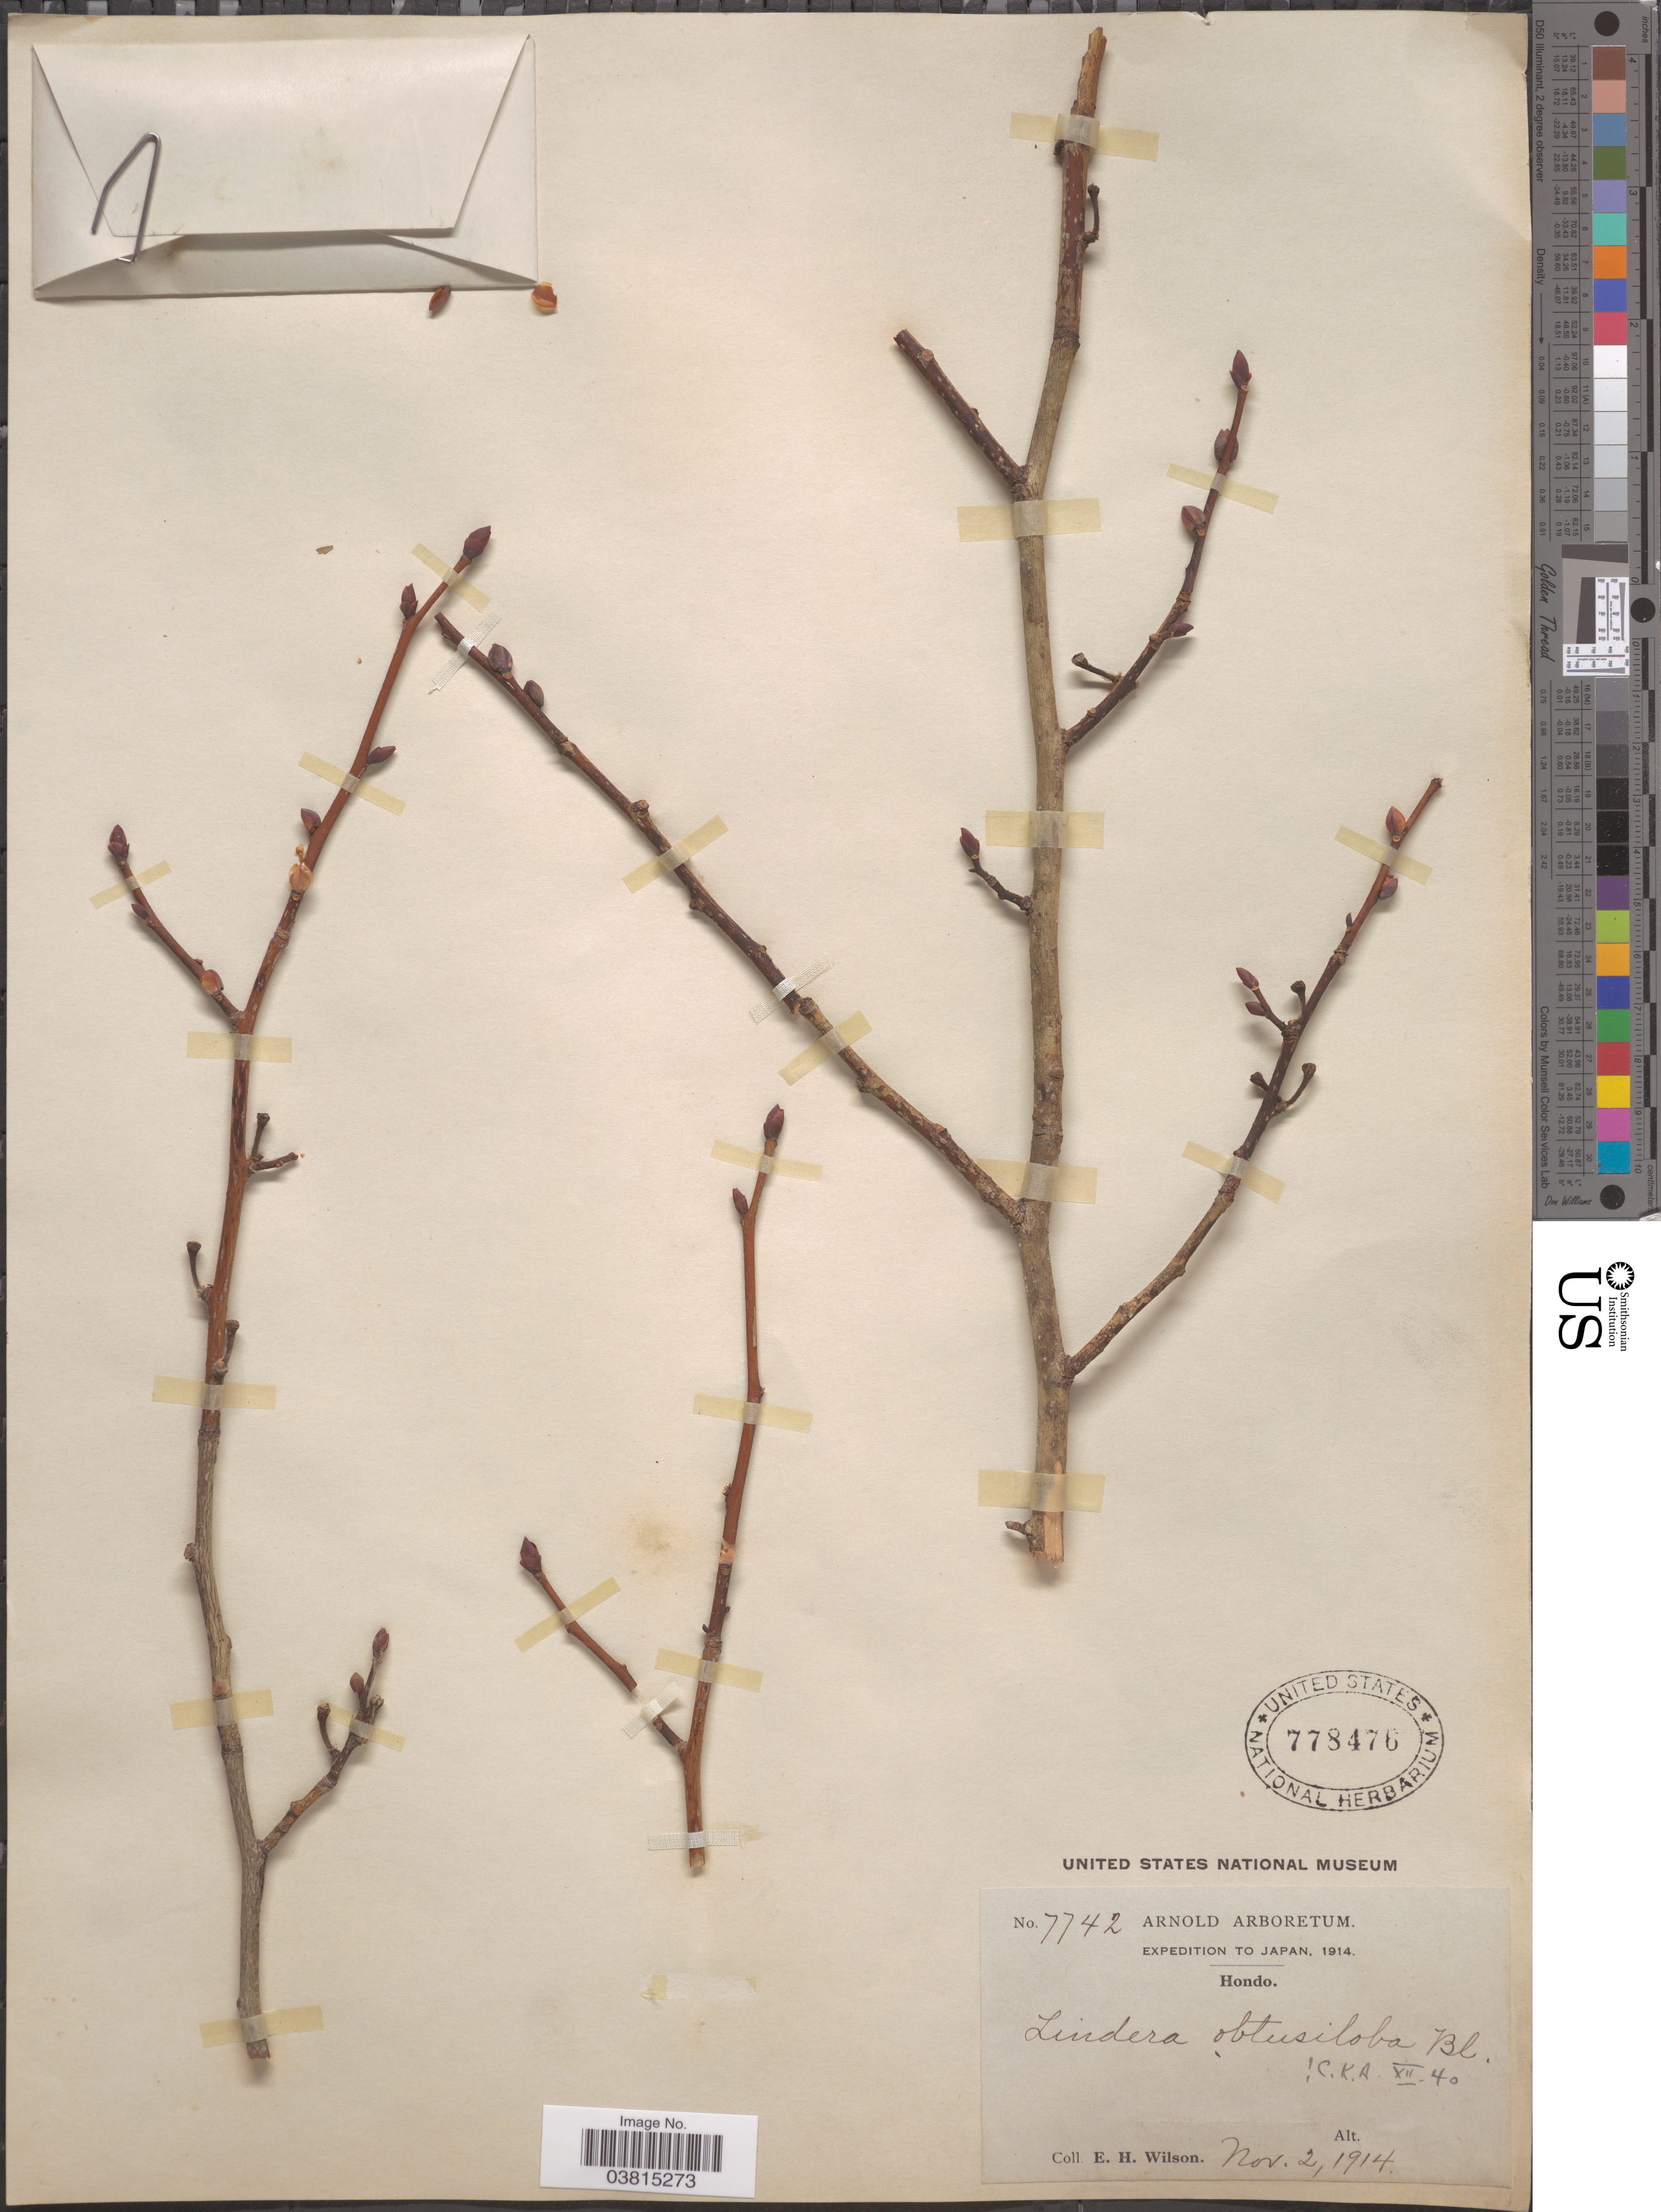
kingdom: Plantae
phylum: Tracheophyta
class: Magnoliopsida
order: Laurales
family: Lauraceae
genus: Lindera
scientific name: Lindera obtusiloba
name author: Blume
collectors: E. Wilson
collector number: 7742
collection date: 1914-11-02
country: Japan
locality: Hondo.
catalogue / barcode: US 778476